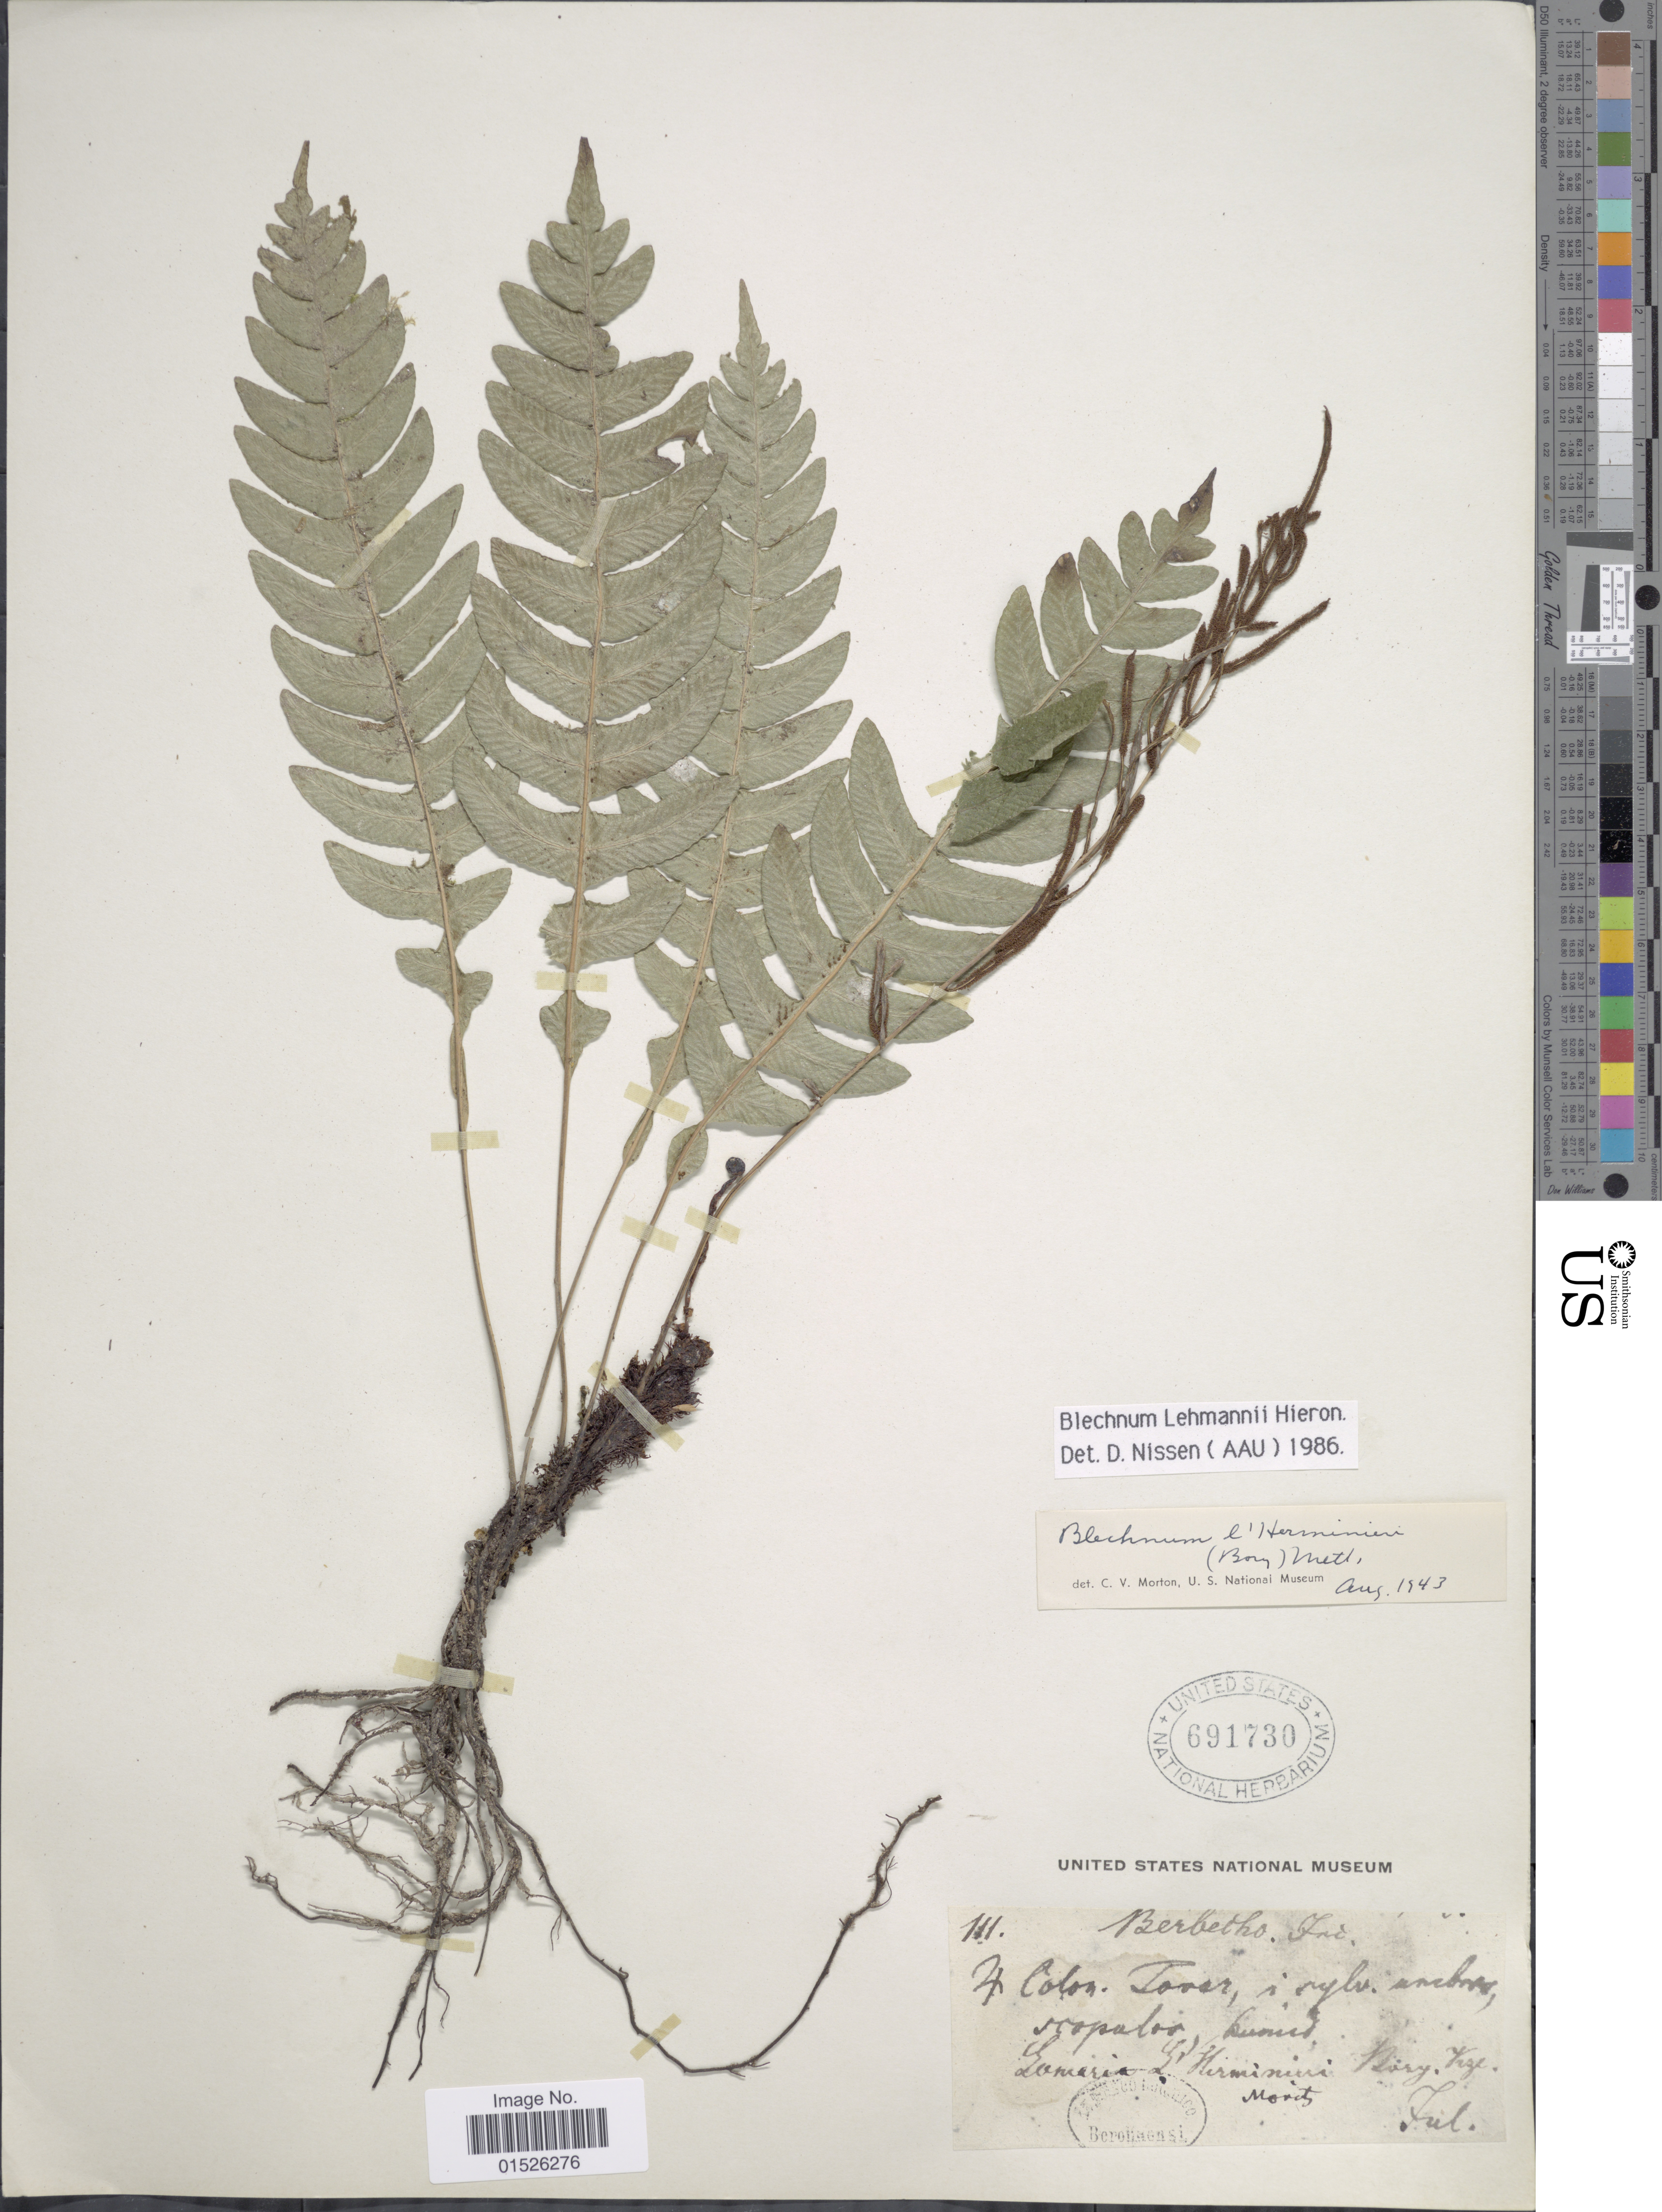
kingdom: Plantae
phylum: Tracheophyta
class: Polypodiopsida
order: Polypodiales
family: Blechnaceae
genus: Blechnum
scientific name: Blechnum l'herminieri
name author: (Bory) C. Chr.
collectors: Moritz, --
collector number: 111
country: Colombia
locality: Colon. Tovar, in sylv. umbros. [interpreted]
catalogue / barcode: US 691730